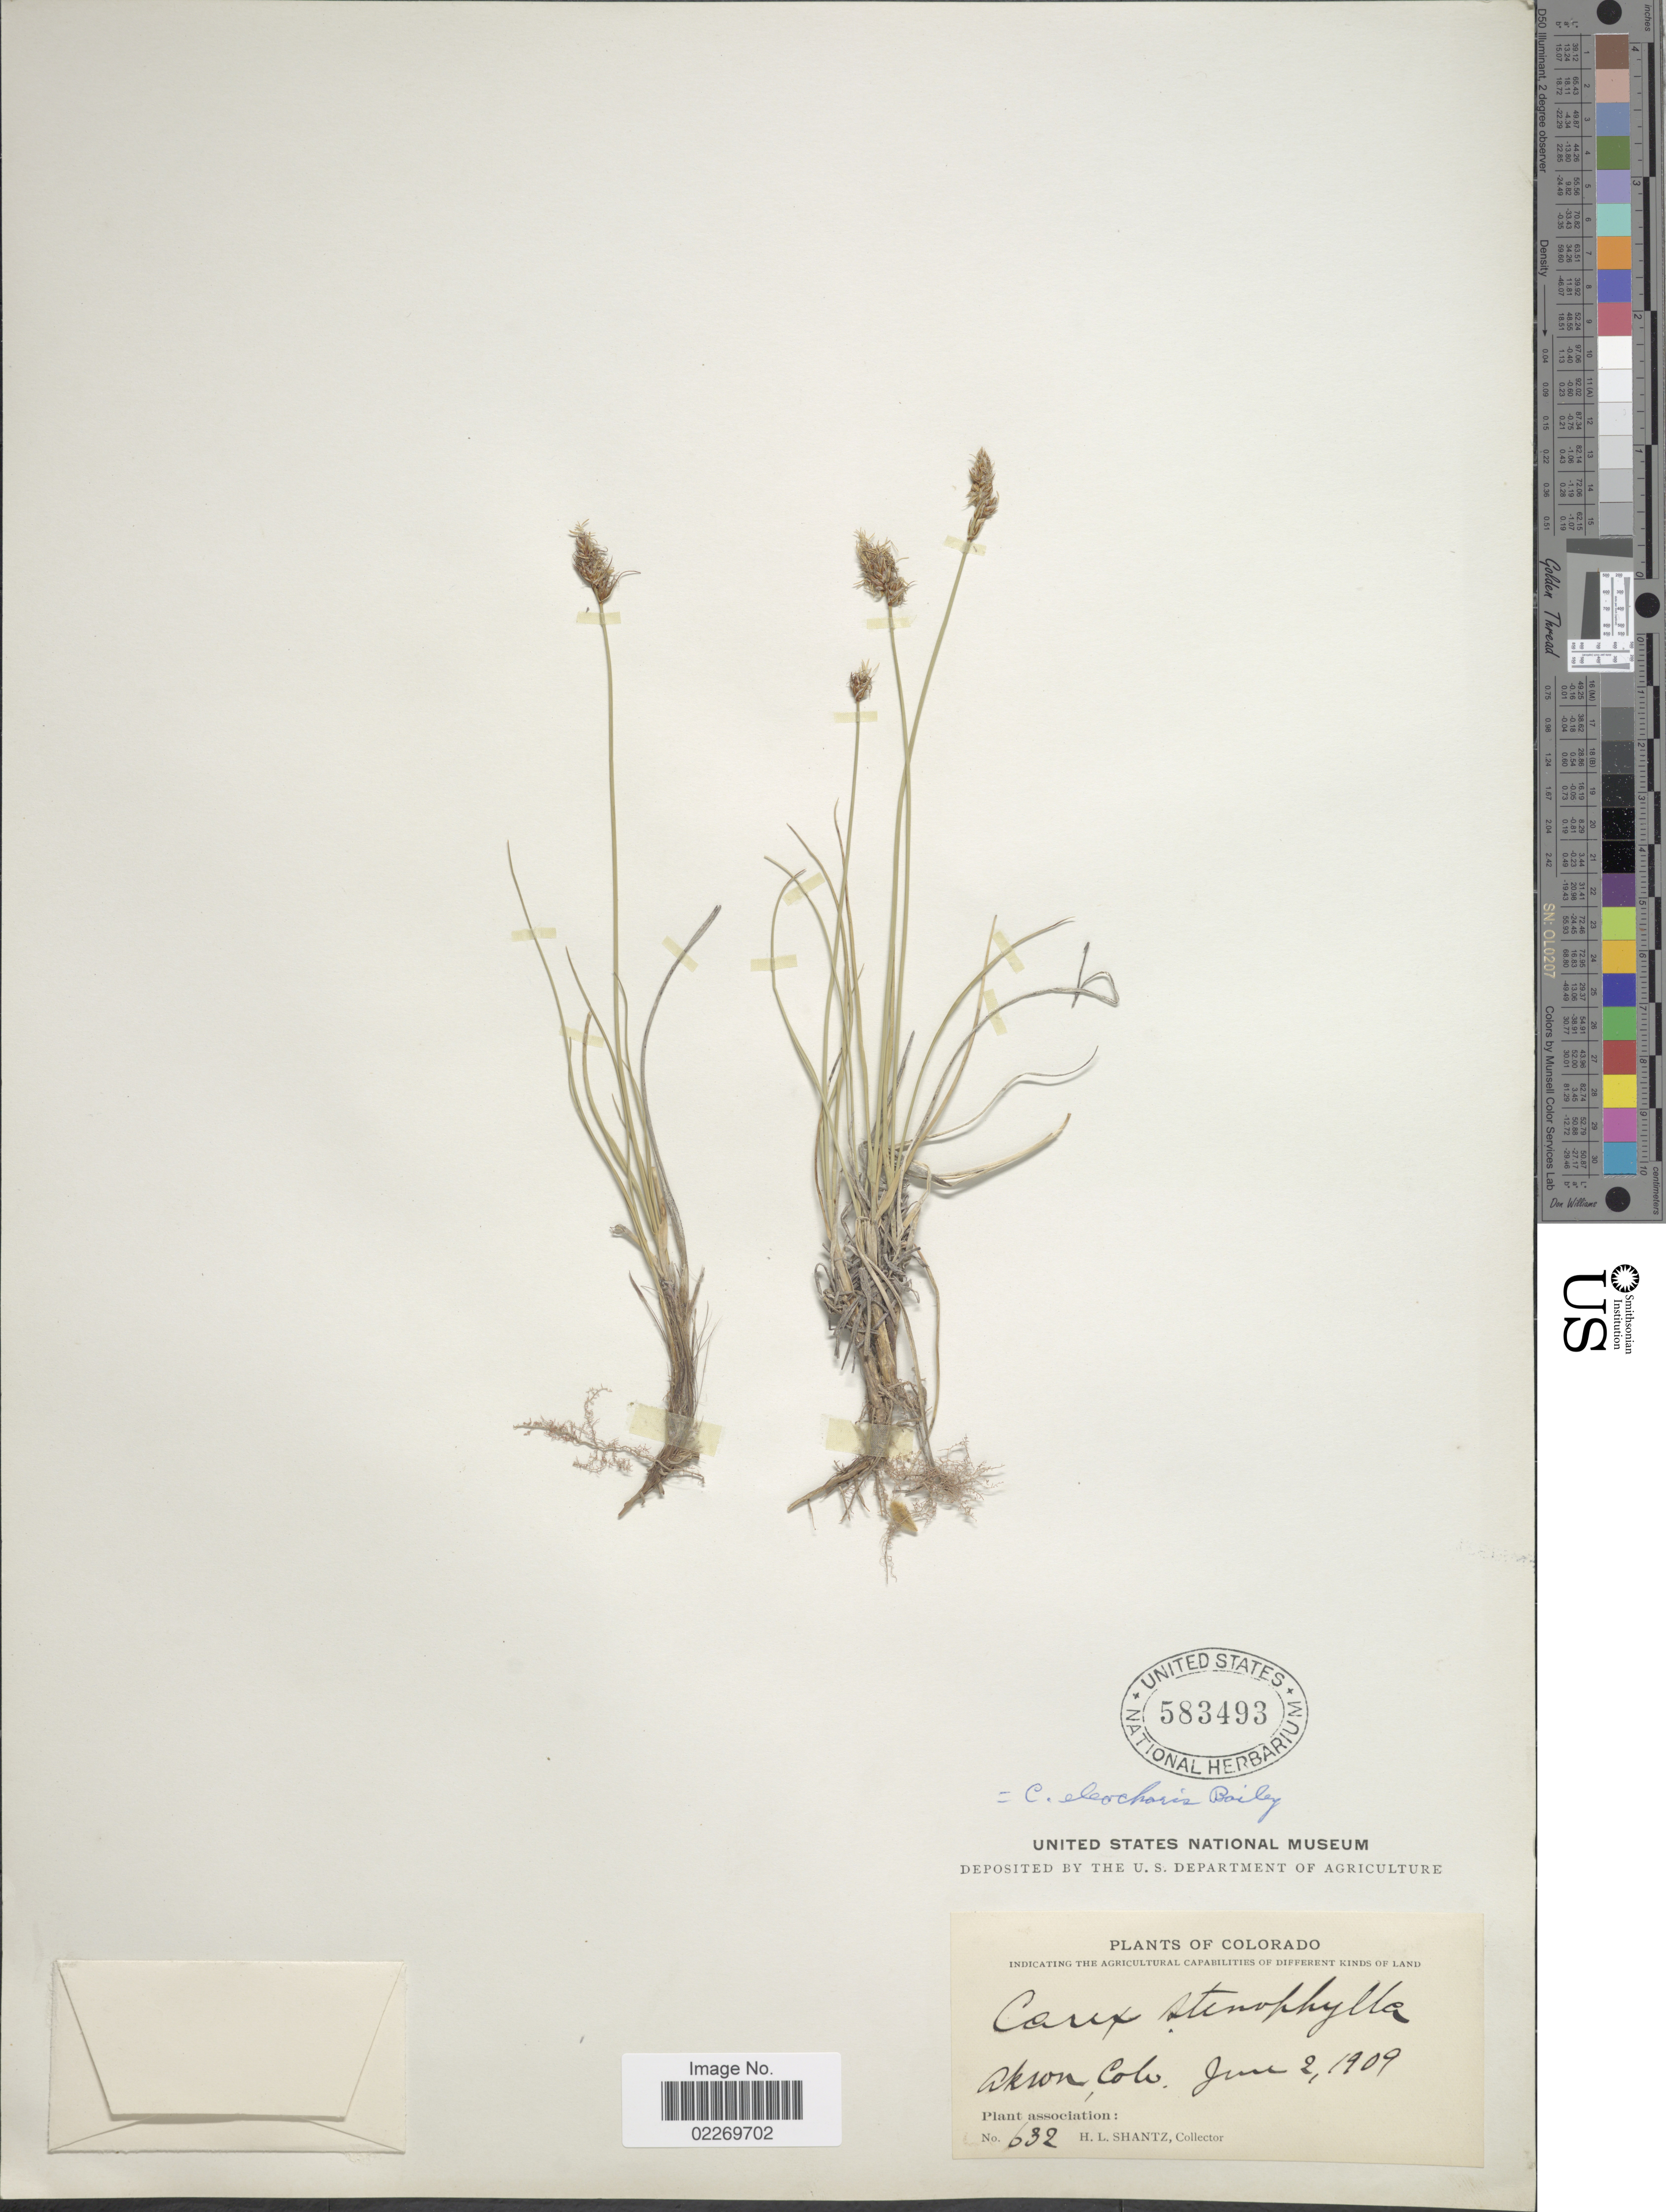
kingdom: Plantae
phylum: Tracheophyta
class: Liliopsida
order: Poales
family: Cyperaceae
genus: Carex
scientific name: Carex eleocharis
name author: L.H. Bailey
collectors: H. Shantz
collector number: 632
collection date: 1909-06-02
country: United States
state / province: Colorado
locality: Akron Colo.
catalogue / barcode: US 583493